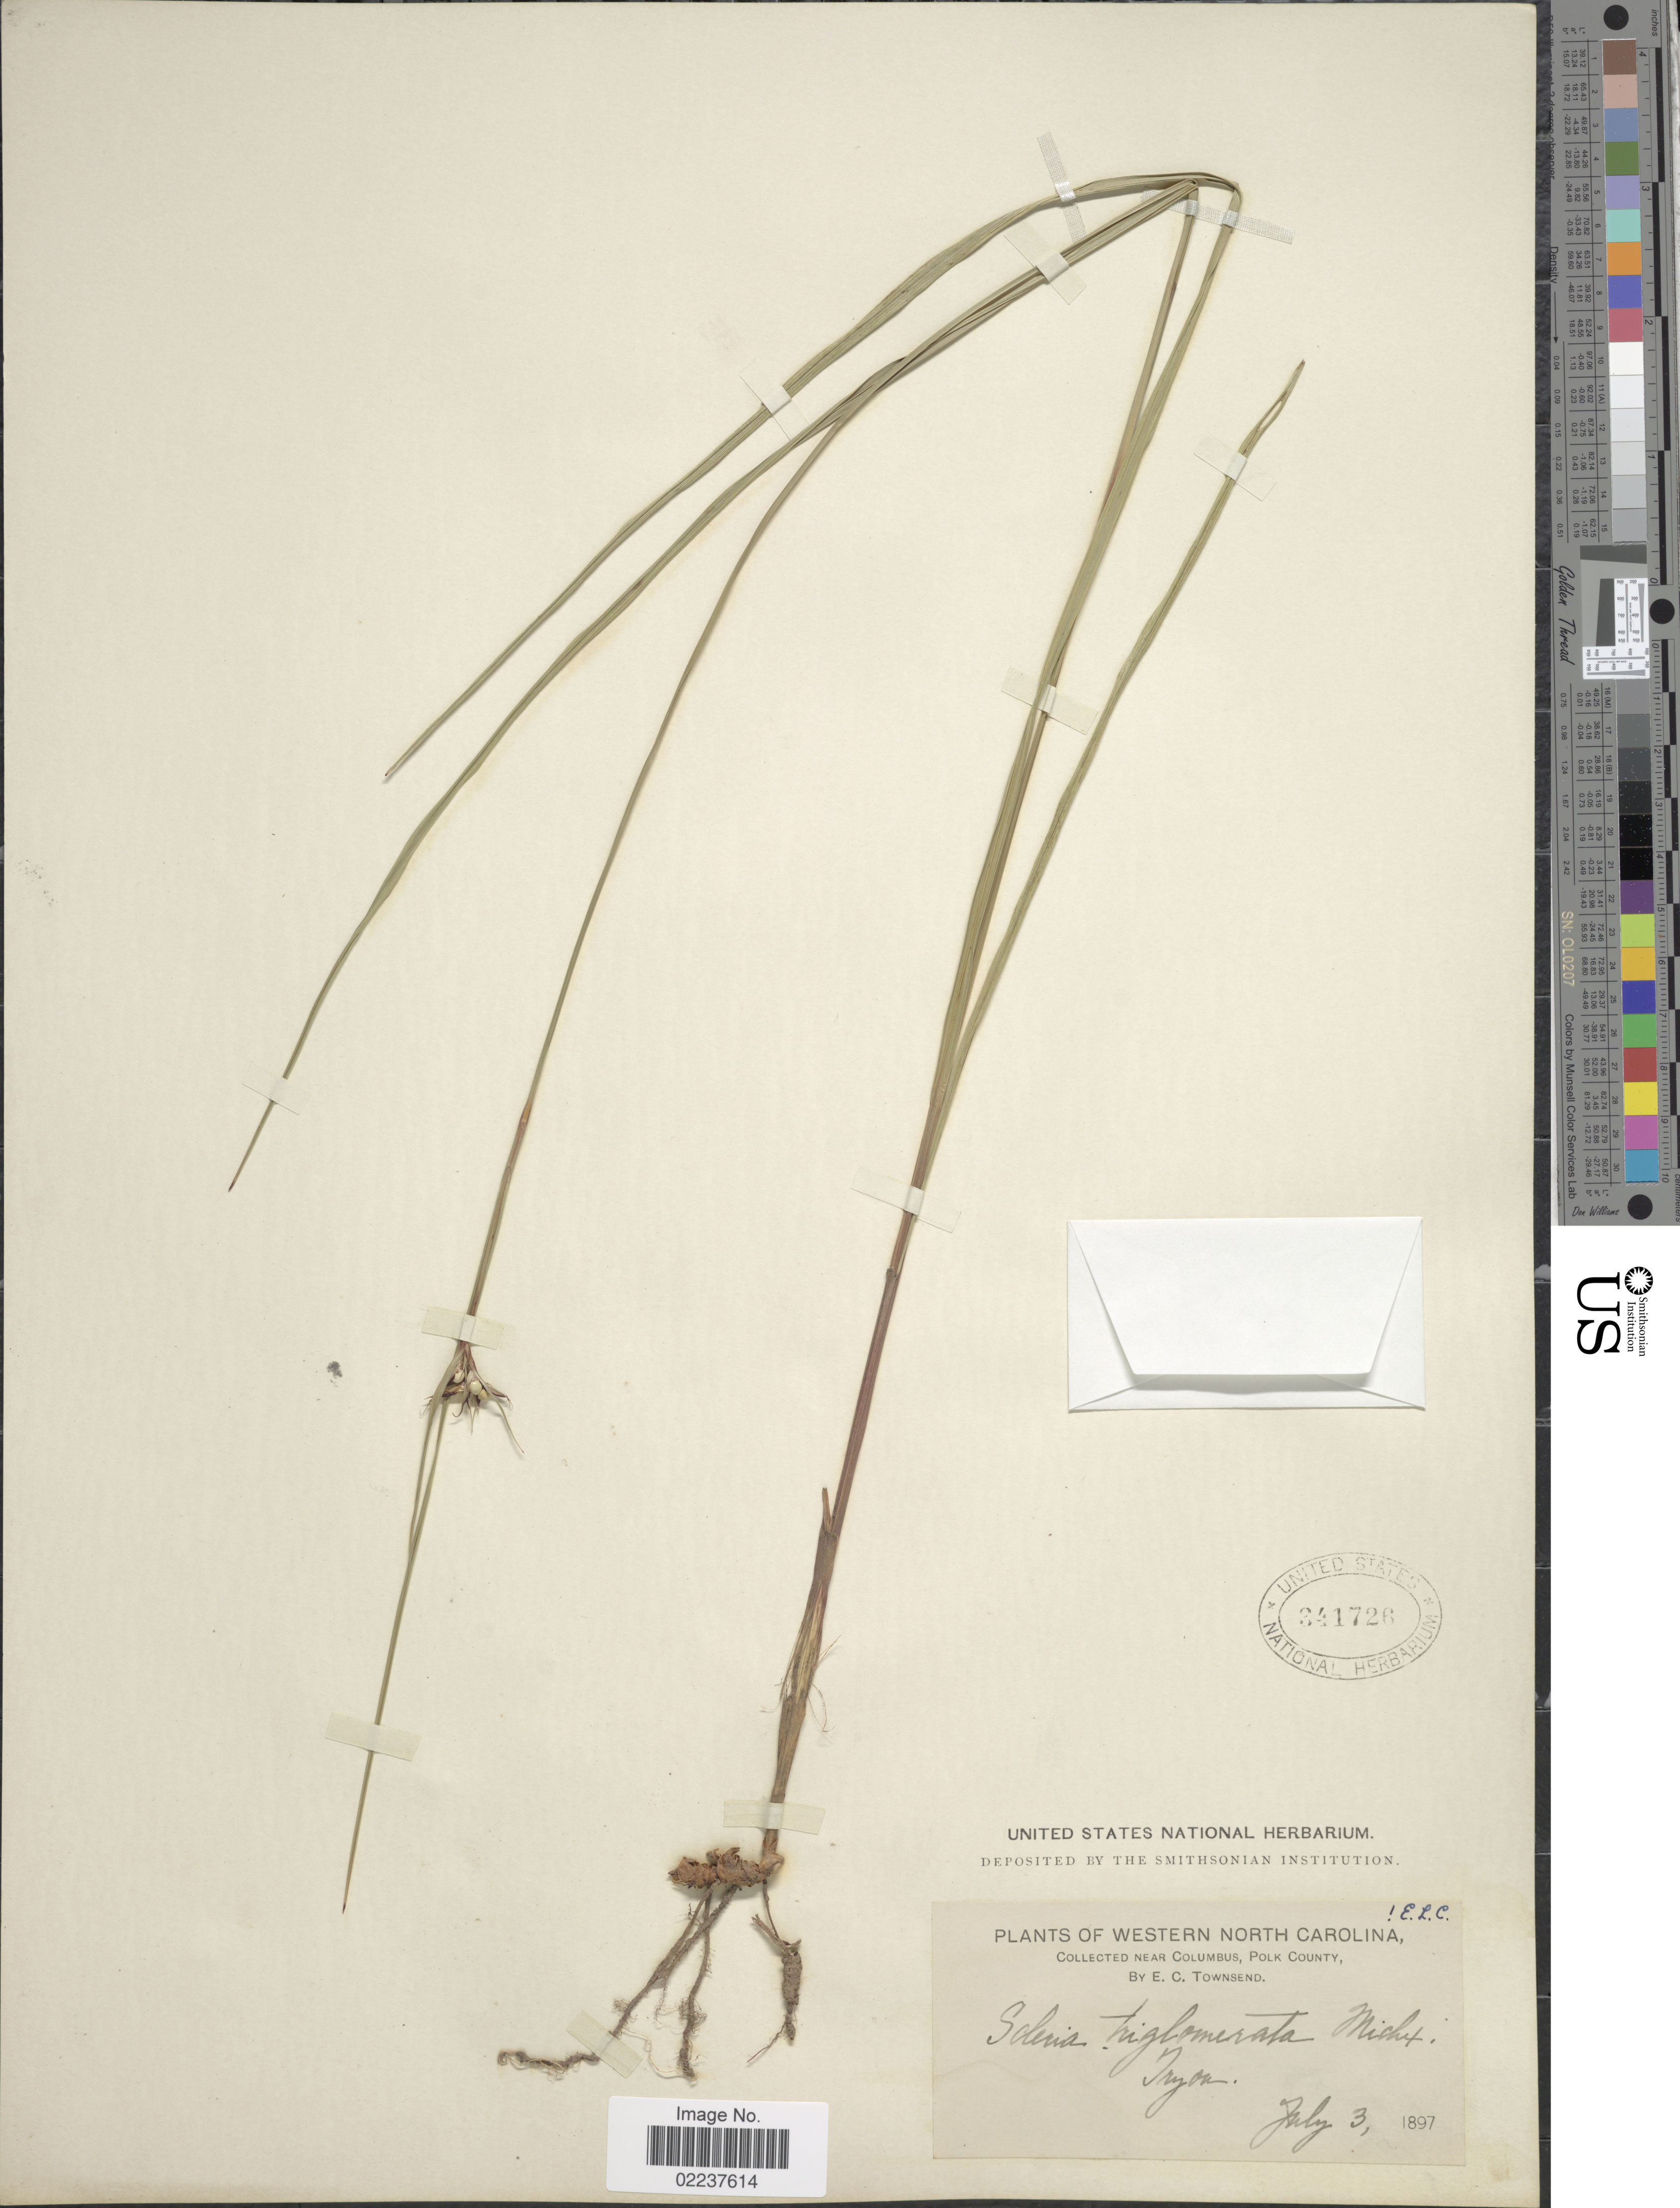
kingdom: Plantae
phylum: Tracheophyta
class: Liliopsida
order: Poales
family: Cyperaceae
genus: Scleria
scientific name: Scleria triglomerata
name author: Michx.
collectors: E. C. Townsend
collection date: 1897-07-03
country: United States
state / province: North Carolina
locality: Western North Carolina, Near Colombus, Polk County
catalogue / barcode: US 341726